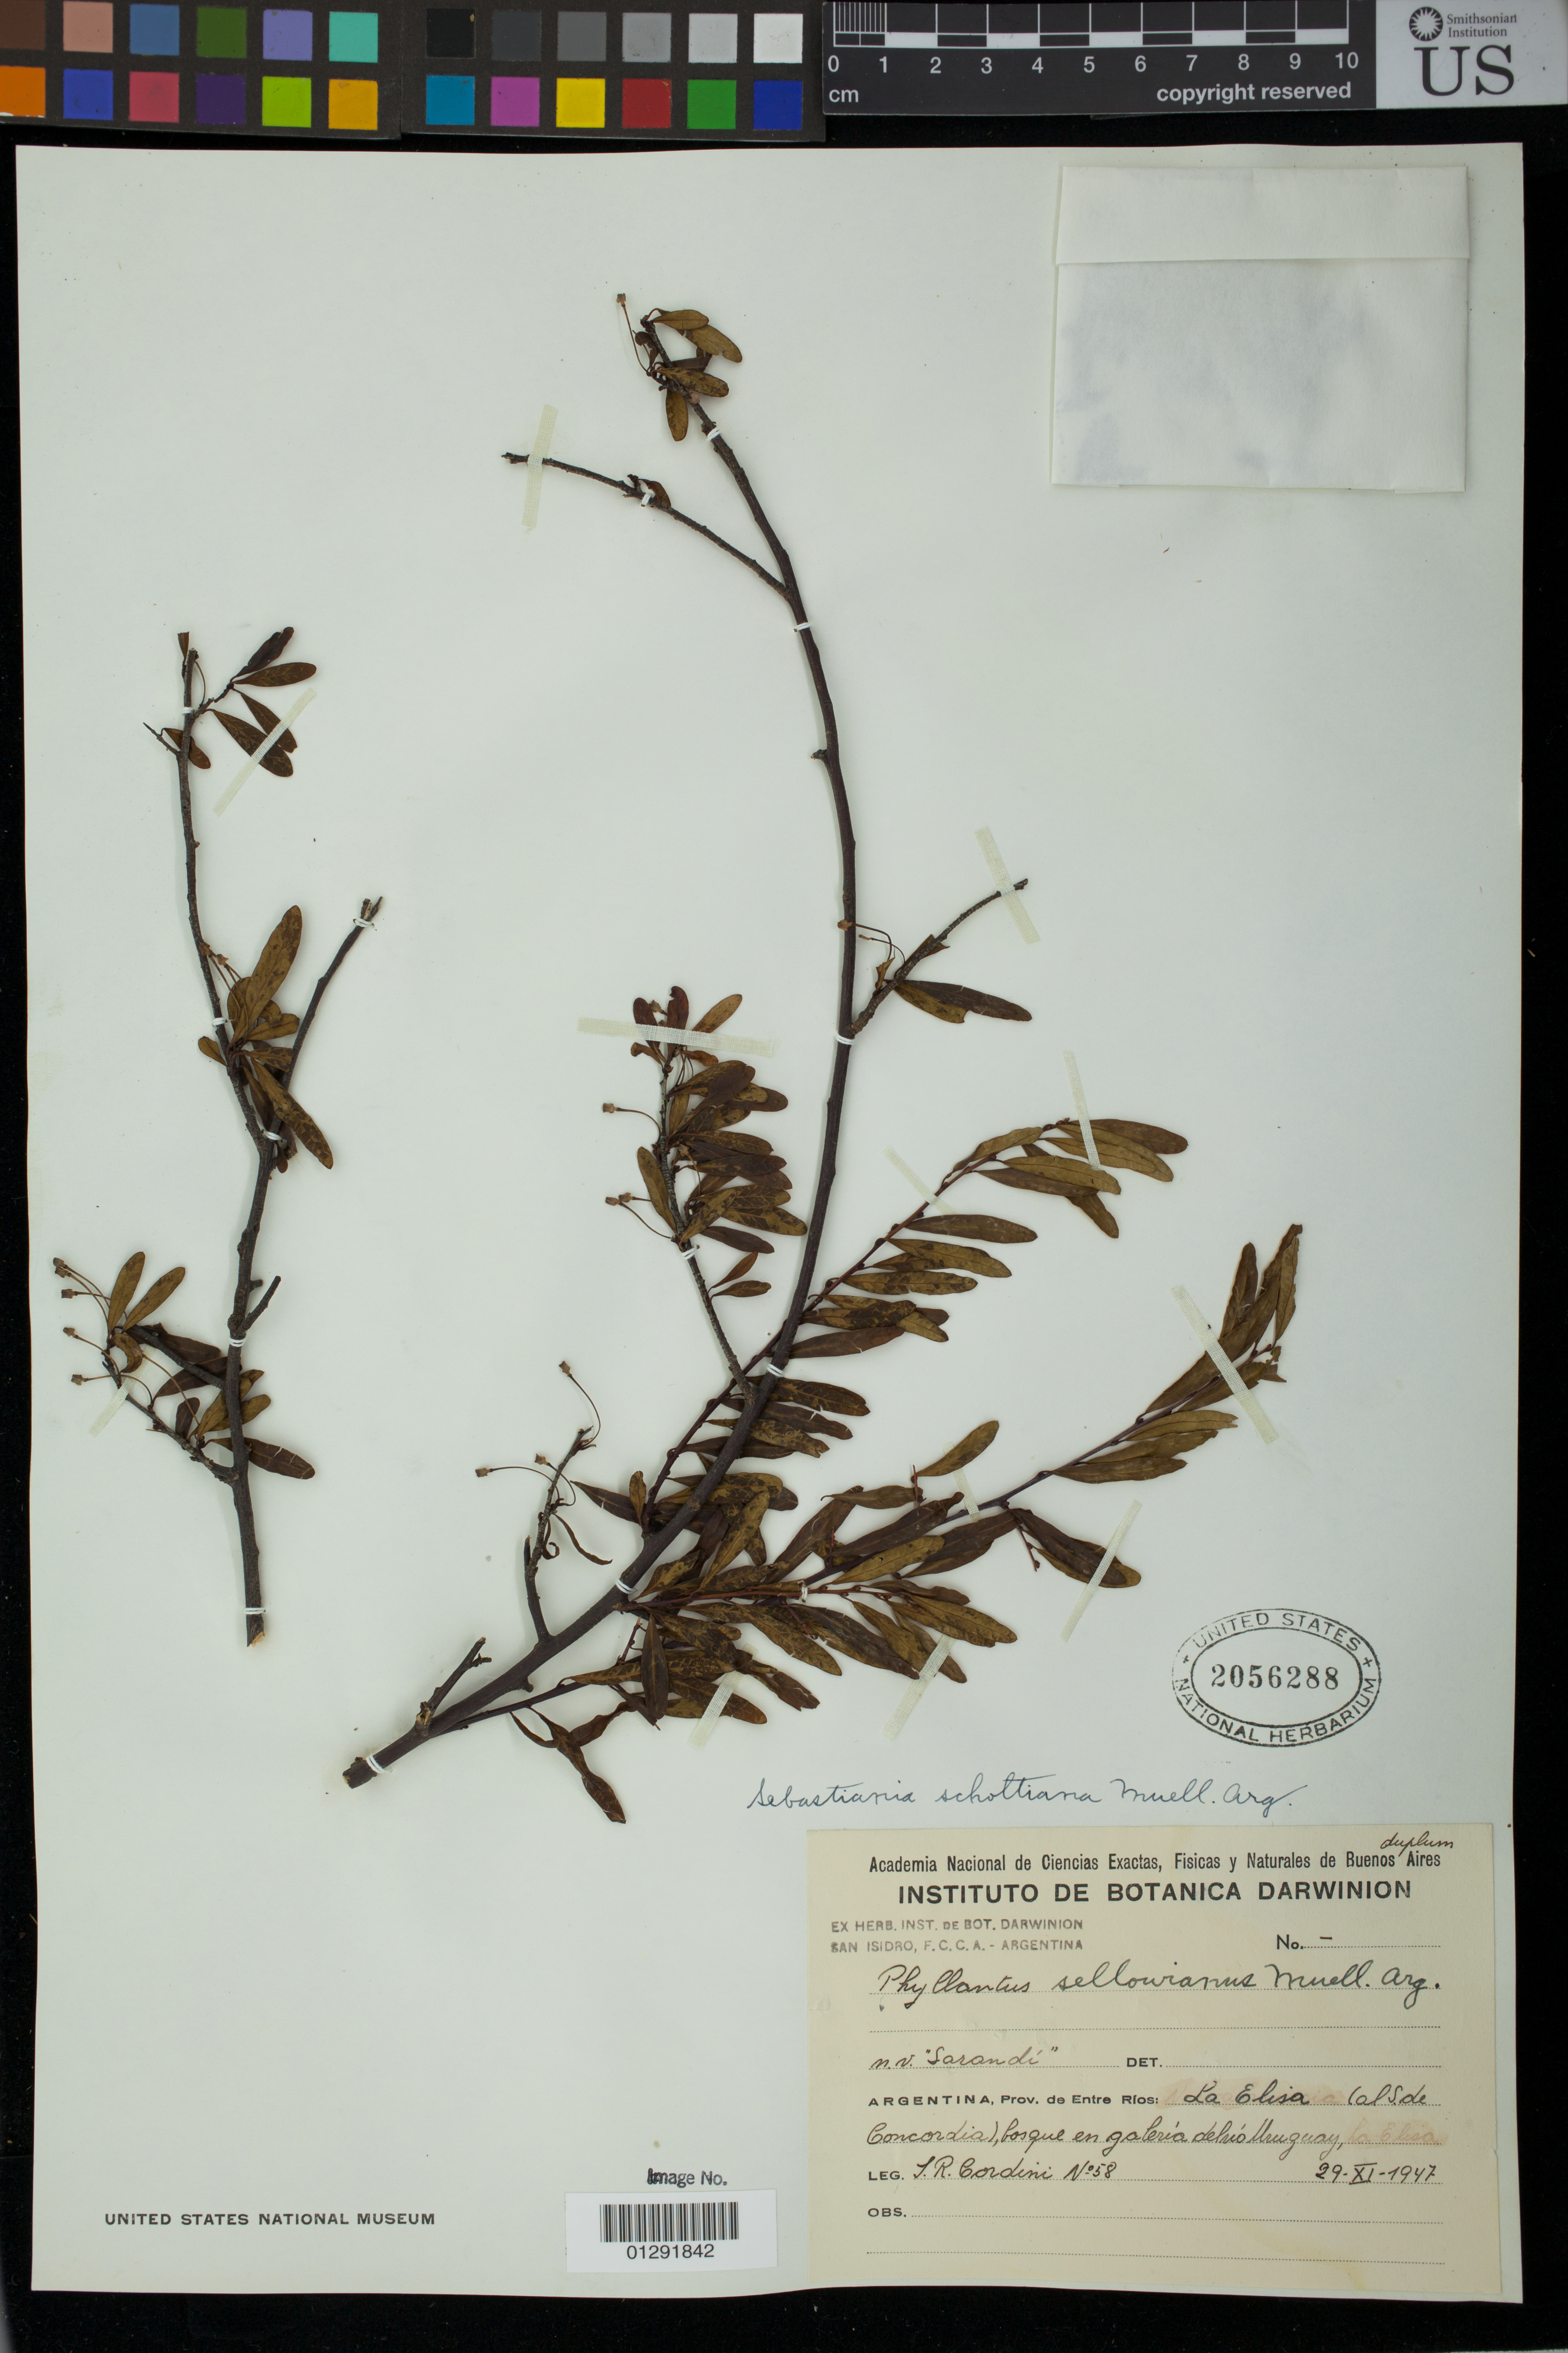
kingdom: Plantae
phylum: Tracheophyta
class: Magnoliopsida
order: Malpighiales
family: Euphorbiaceae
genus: Sebastiania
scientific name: Sebastiania schottiana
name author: (Müll. Arg.) Müll. Arg.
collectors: I. Cordini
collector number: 58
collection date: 1947-11-29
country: Argentina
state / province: Entre Rios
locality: Provincia de Entre Rios: La Elisa (al S. de Concordia), bosque en galeria de Rio Uruguay.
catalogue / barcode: US 2056288